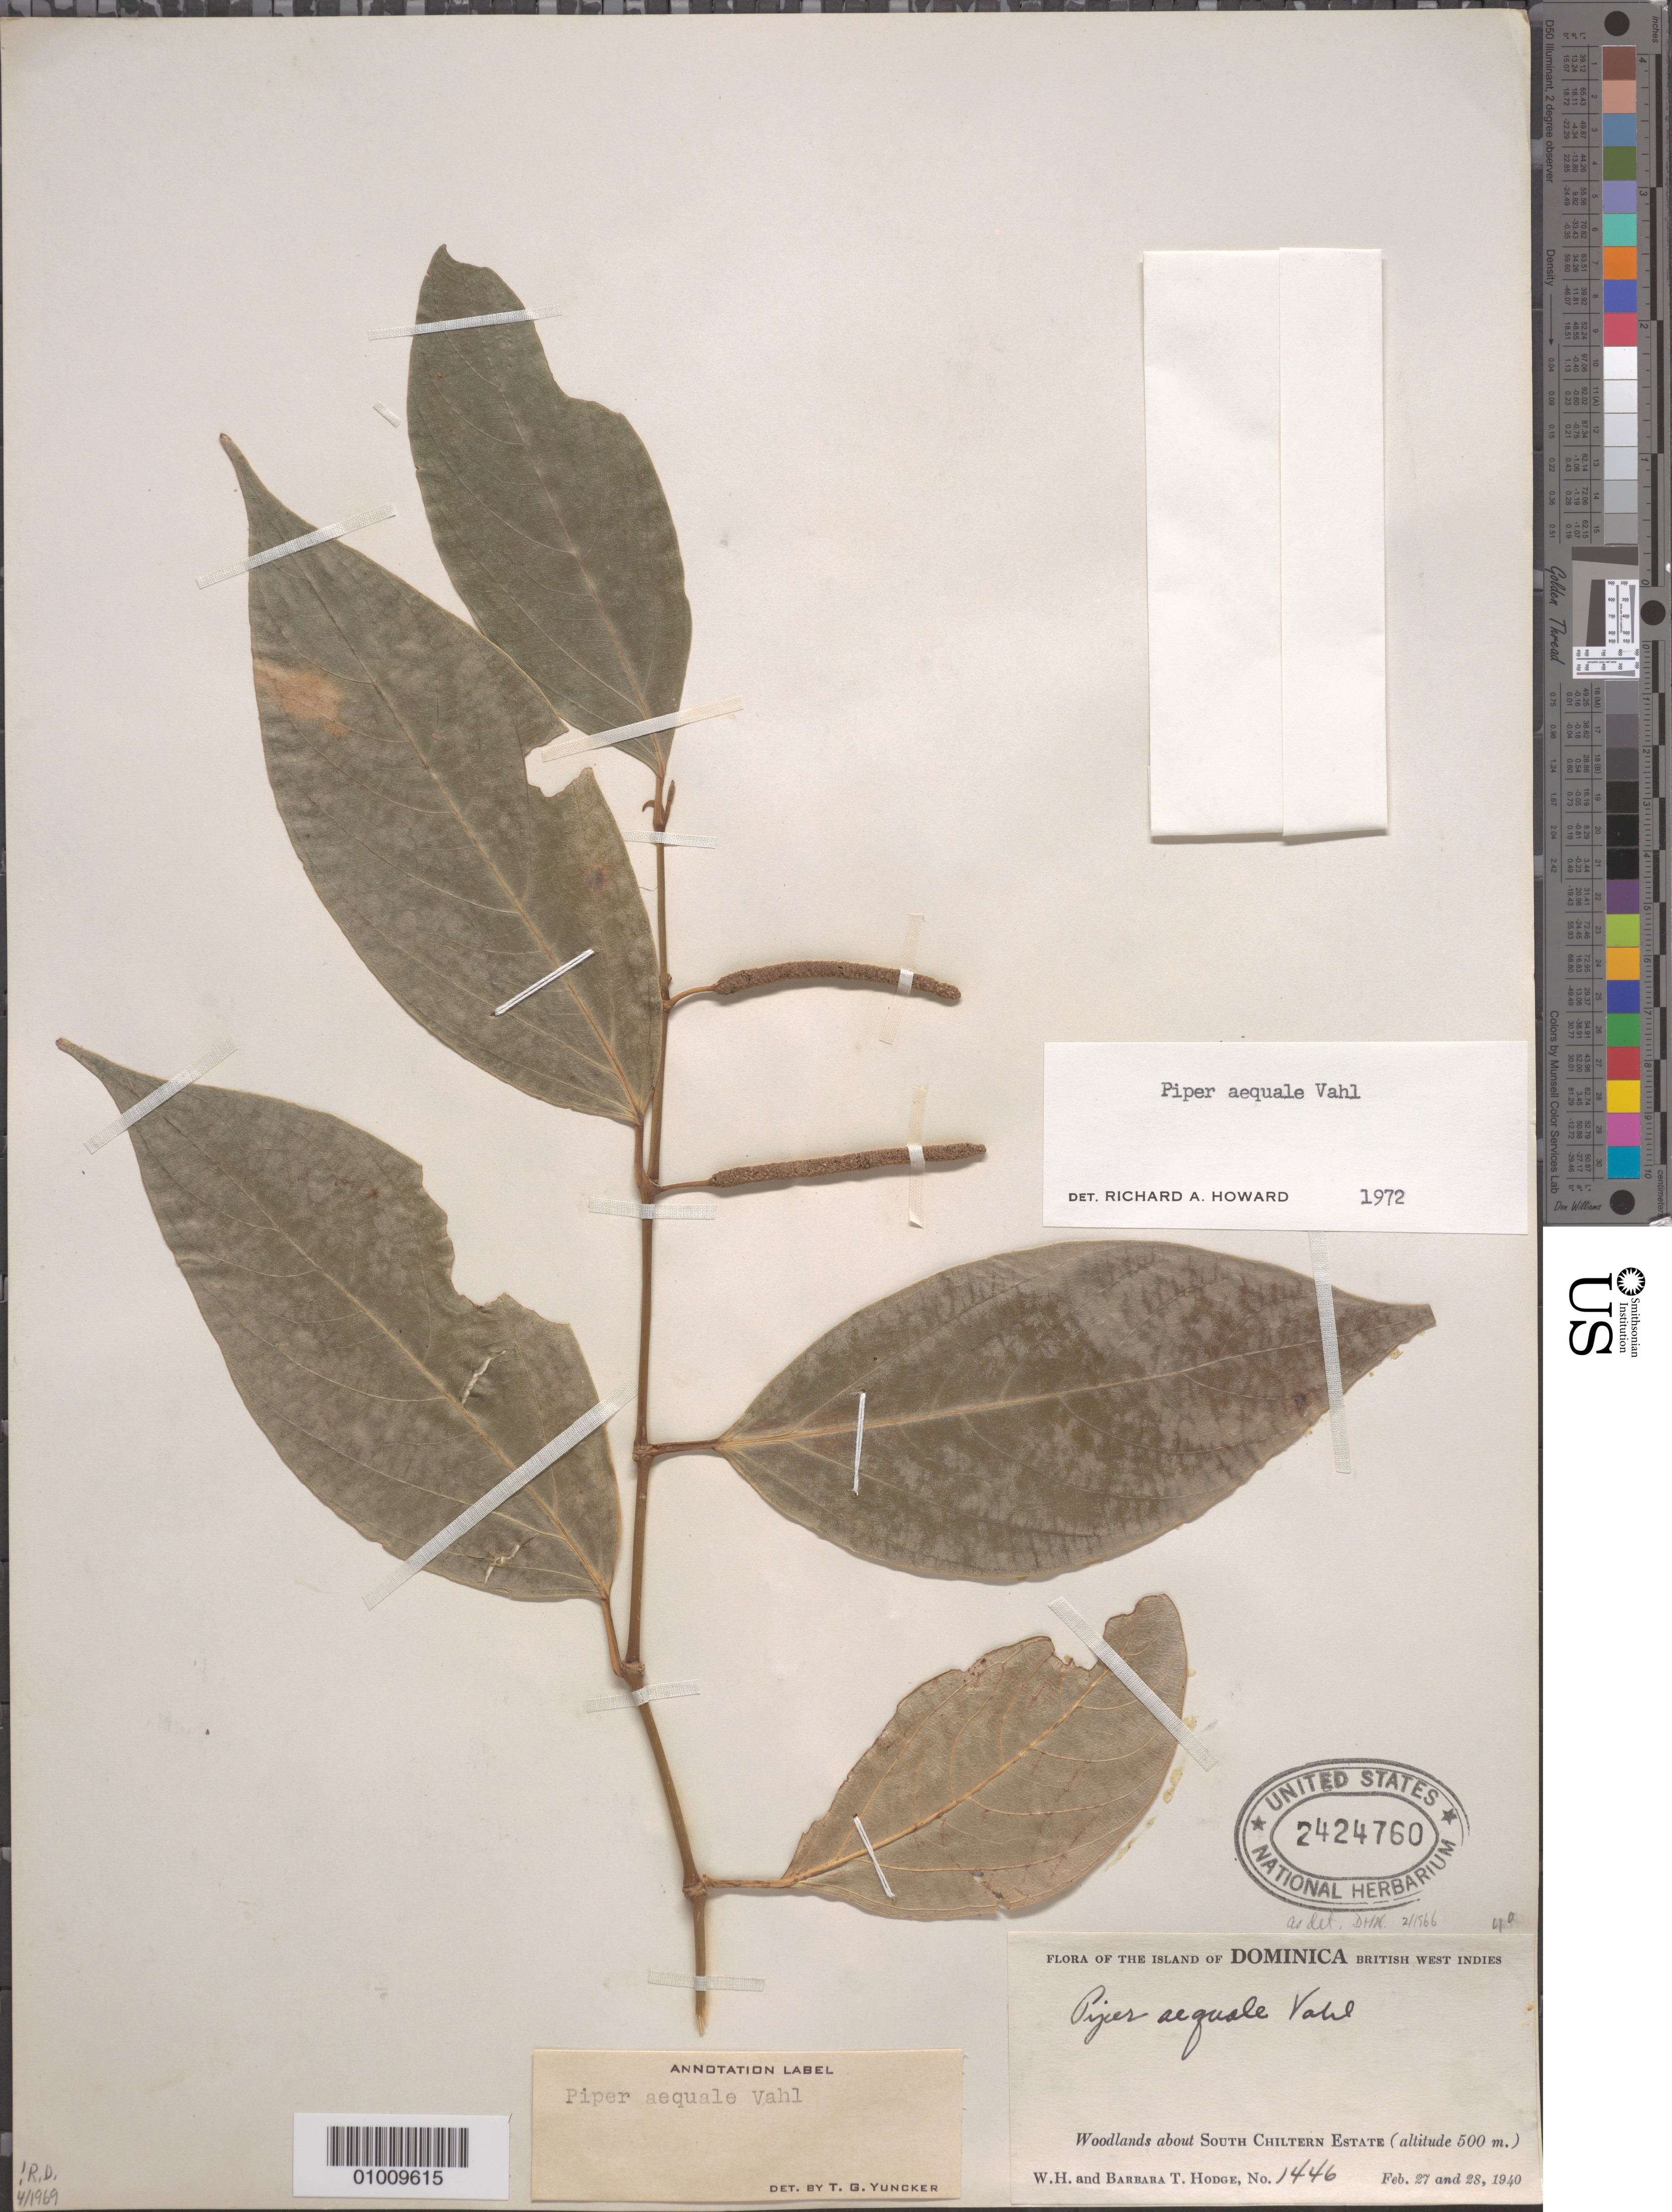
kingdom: Plantae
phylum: Tracheophyta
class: Magnoliopsida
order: Piperales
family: Piperaceae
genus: Piper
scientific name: Piper aequale var. aequale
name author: Vahl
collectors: B. Hodge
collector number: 1446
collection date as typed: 27 Feb 1940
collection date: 1940-02-27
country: Dominica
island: Dominica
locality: Woodlands about South Chiltern Estate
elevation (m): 500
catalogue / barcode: US 2424760